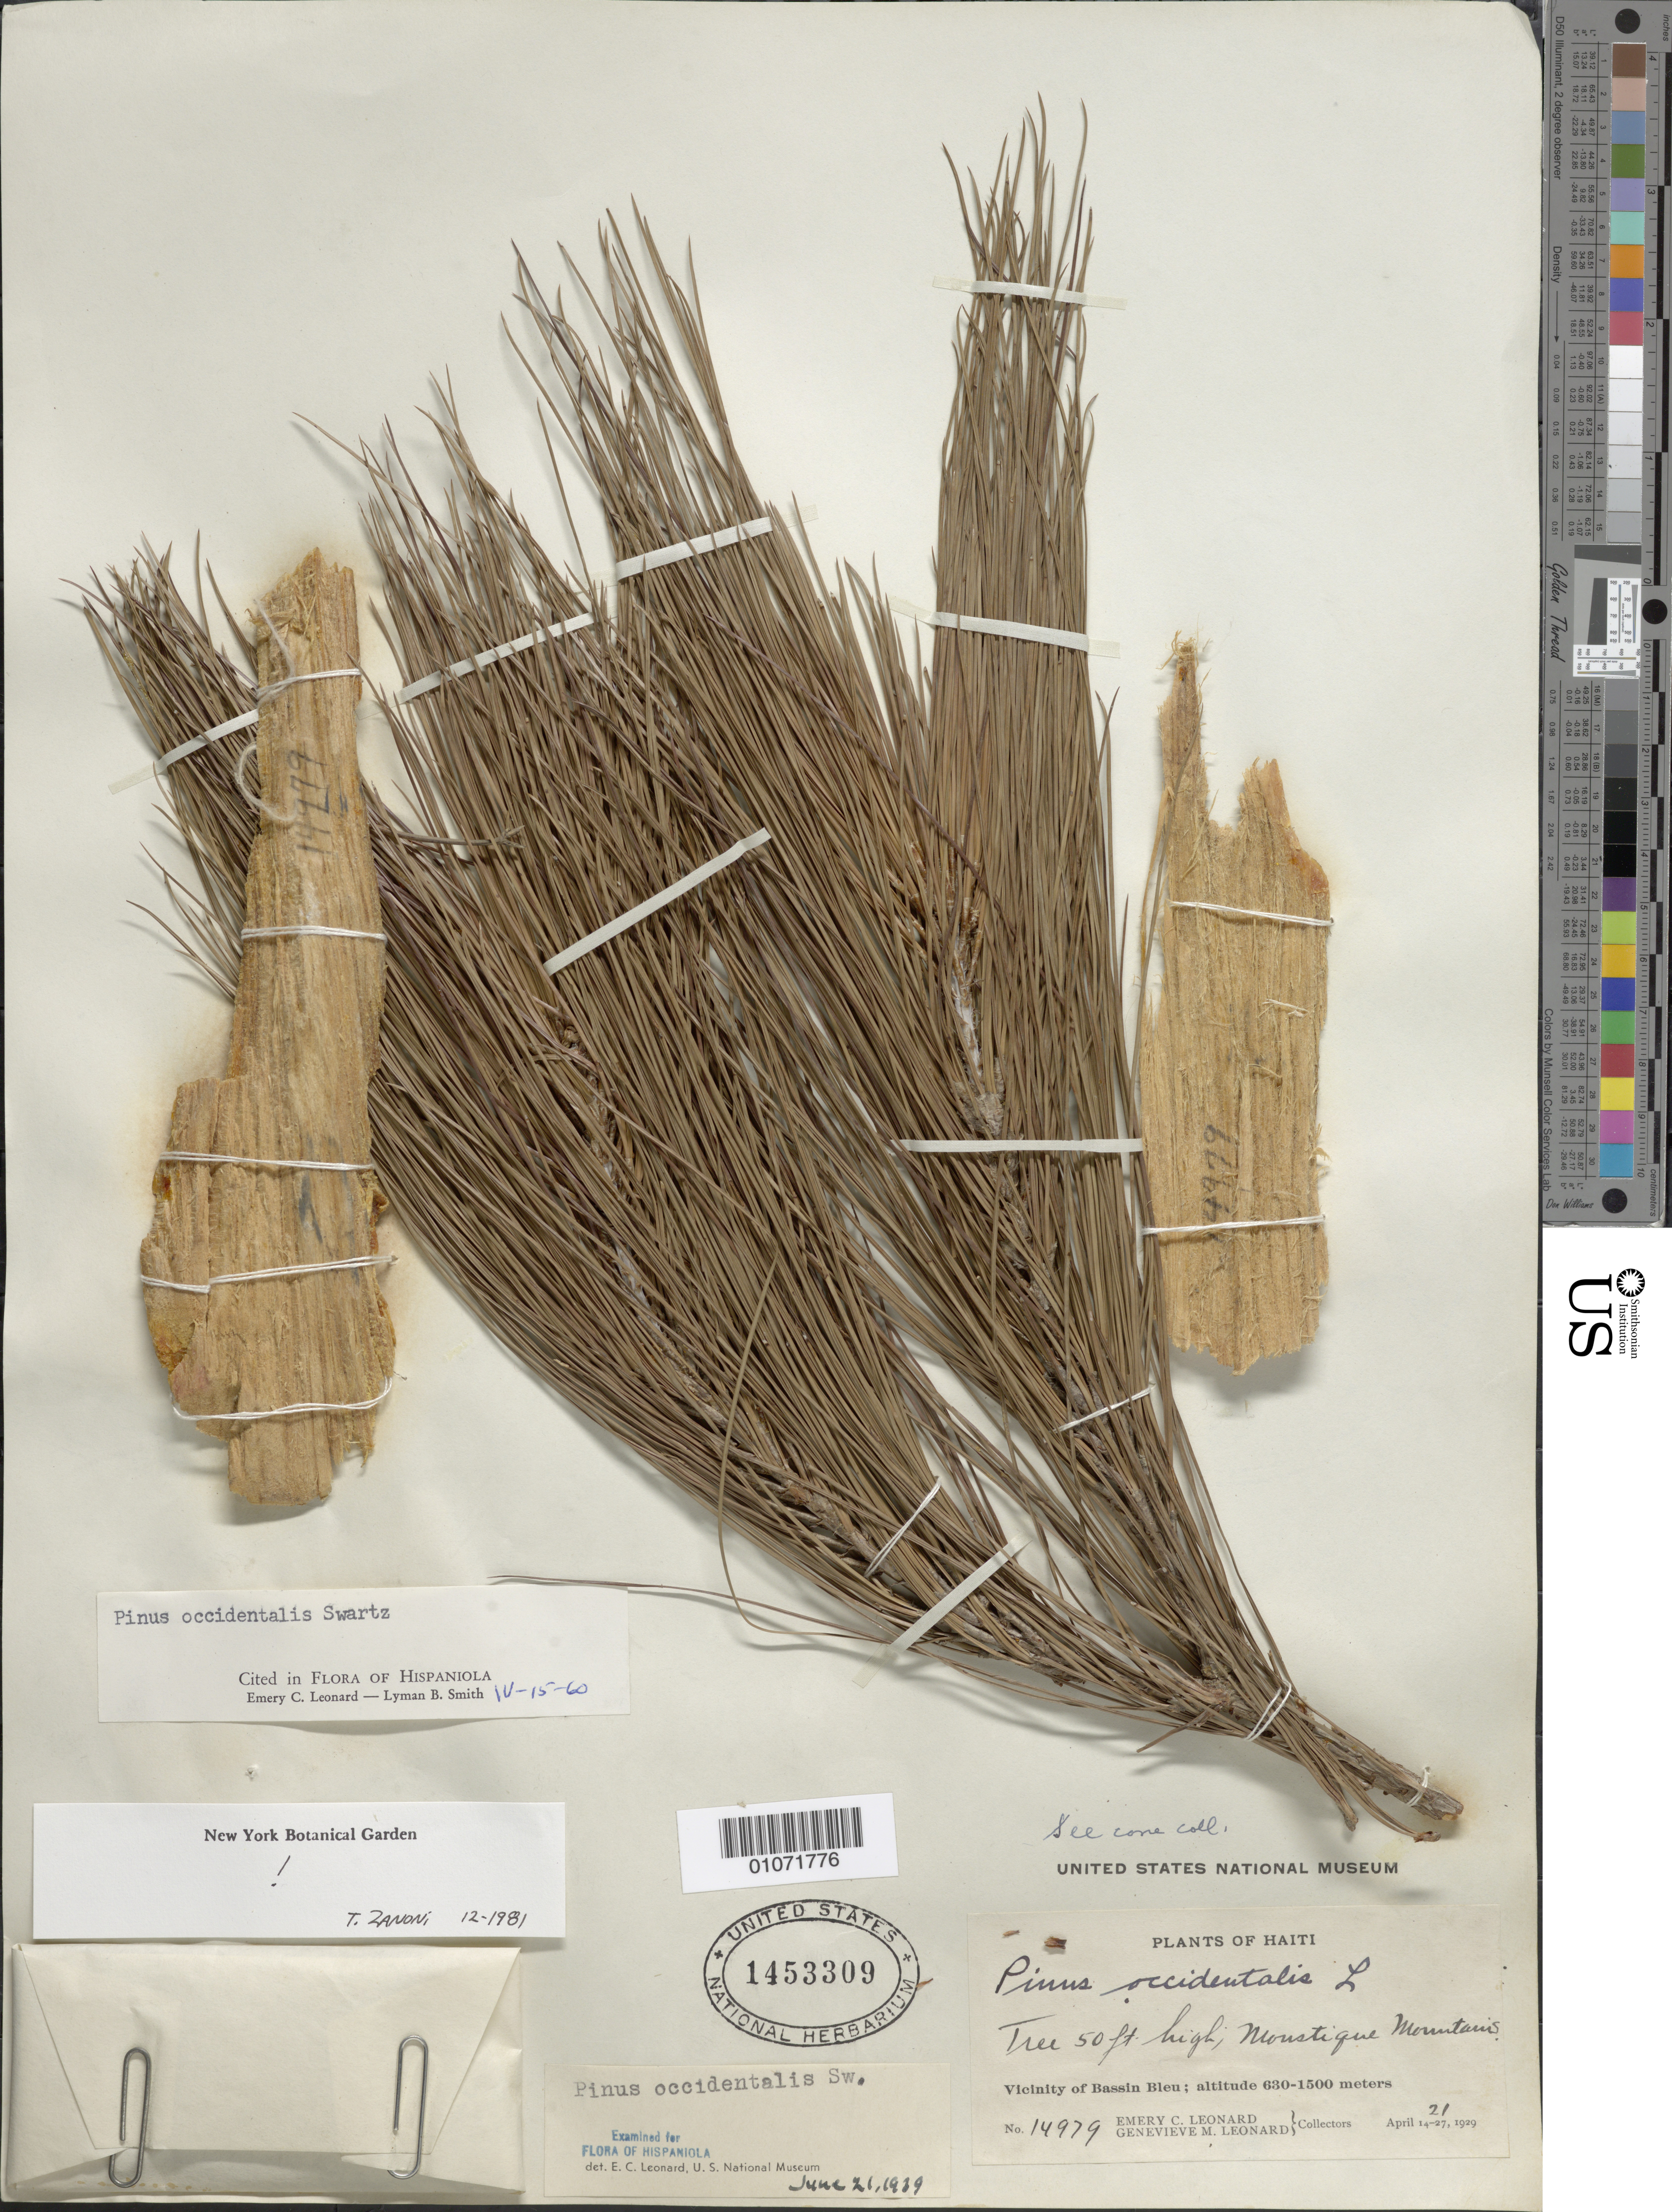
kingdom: Plantae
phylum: Tracheophyta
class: Pinopsida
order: Pinales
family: Pinaceae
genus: Pinus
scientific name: Pinus occidentalis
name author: Sw.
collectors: E. C. Leonard & G. M. Leonard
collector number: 14979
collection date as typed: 14 Apr 1929 to 21 Apr 1929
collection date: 1929-04-14/1929-04-21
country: Haiti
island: Hispaniola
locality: Montenique Mountains. Vicinity of Bassin Bleu.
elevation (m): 630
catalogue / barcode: US 1453309